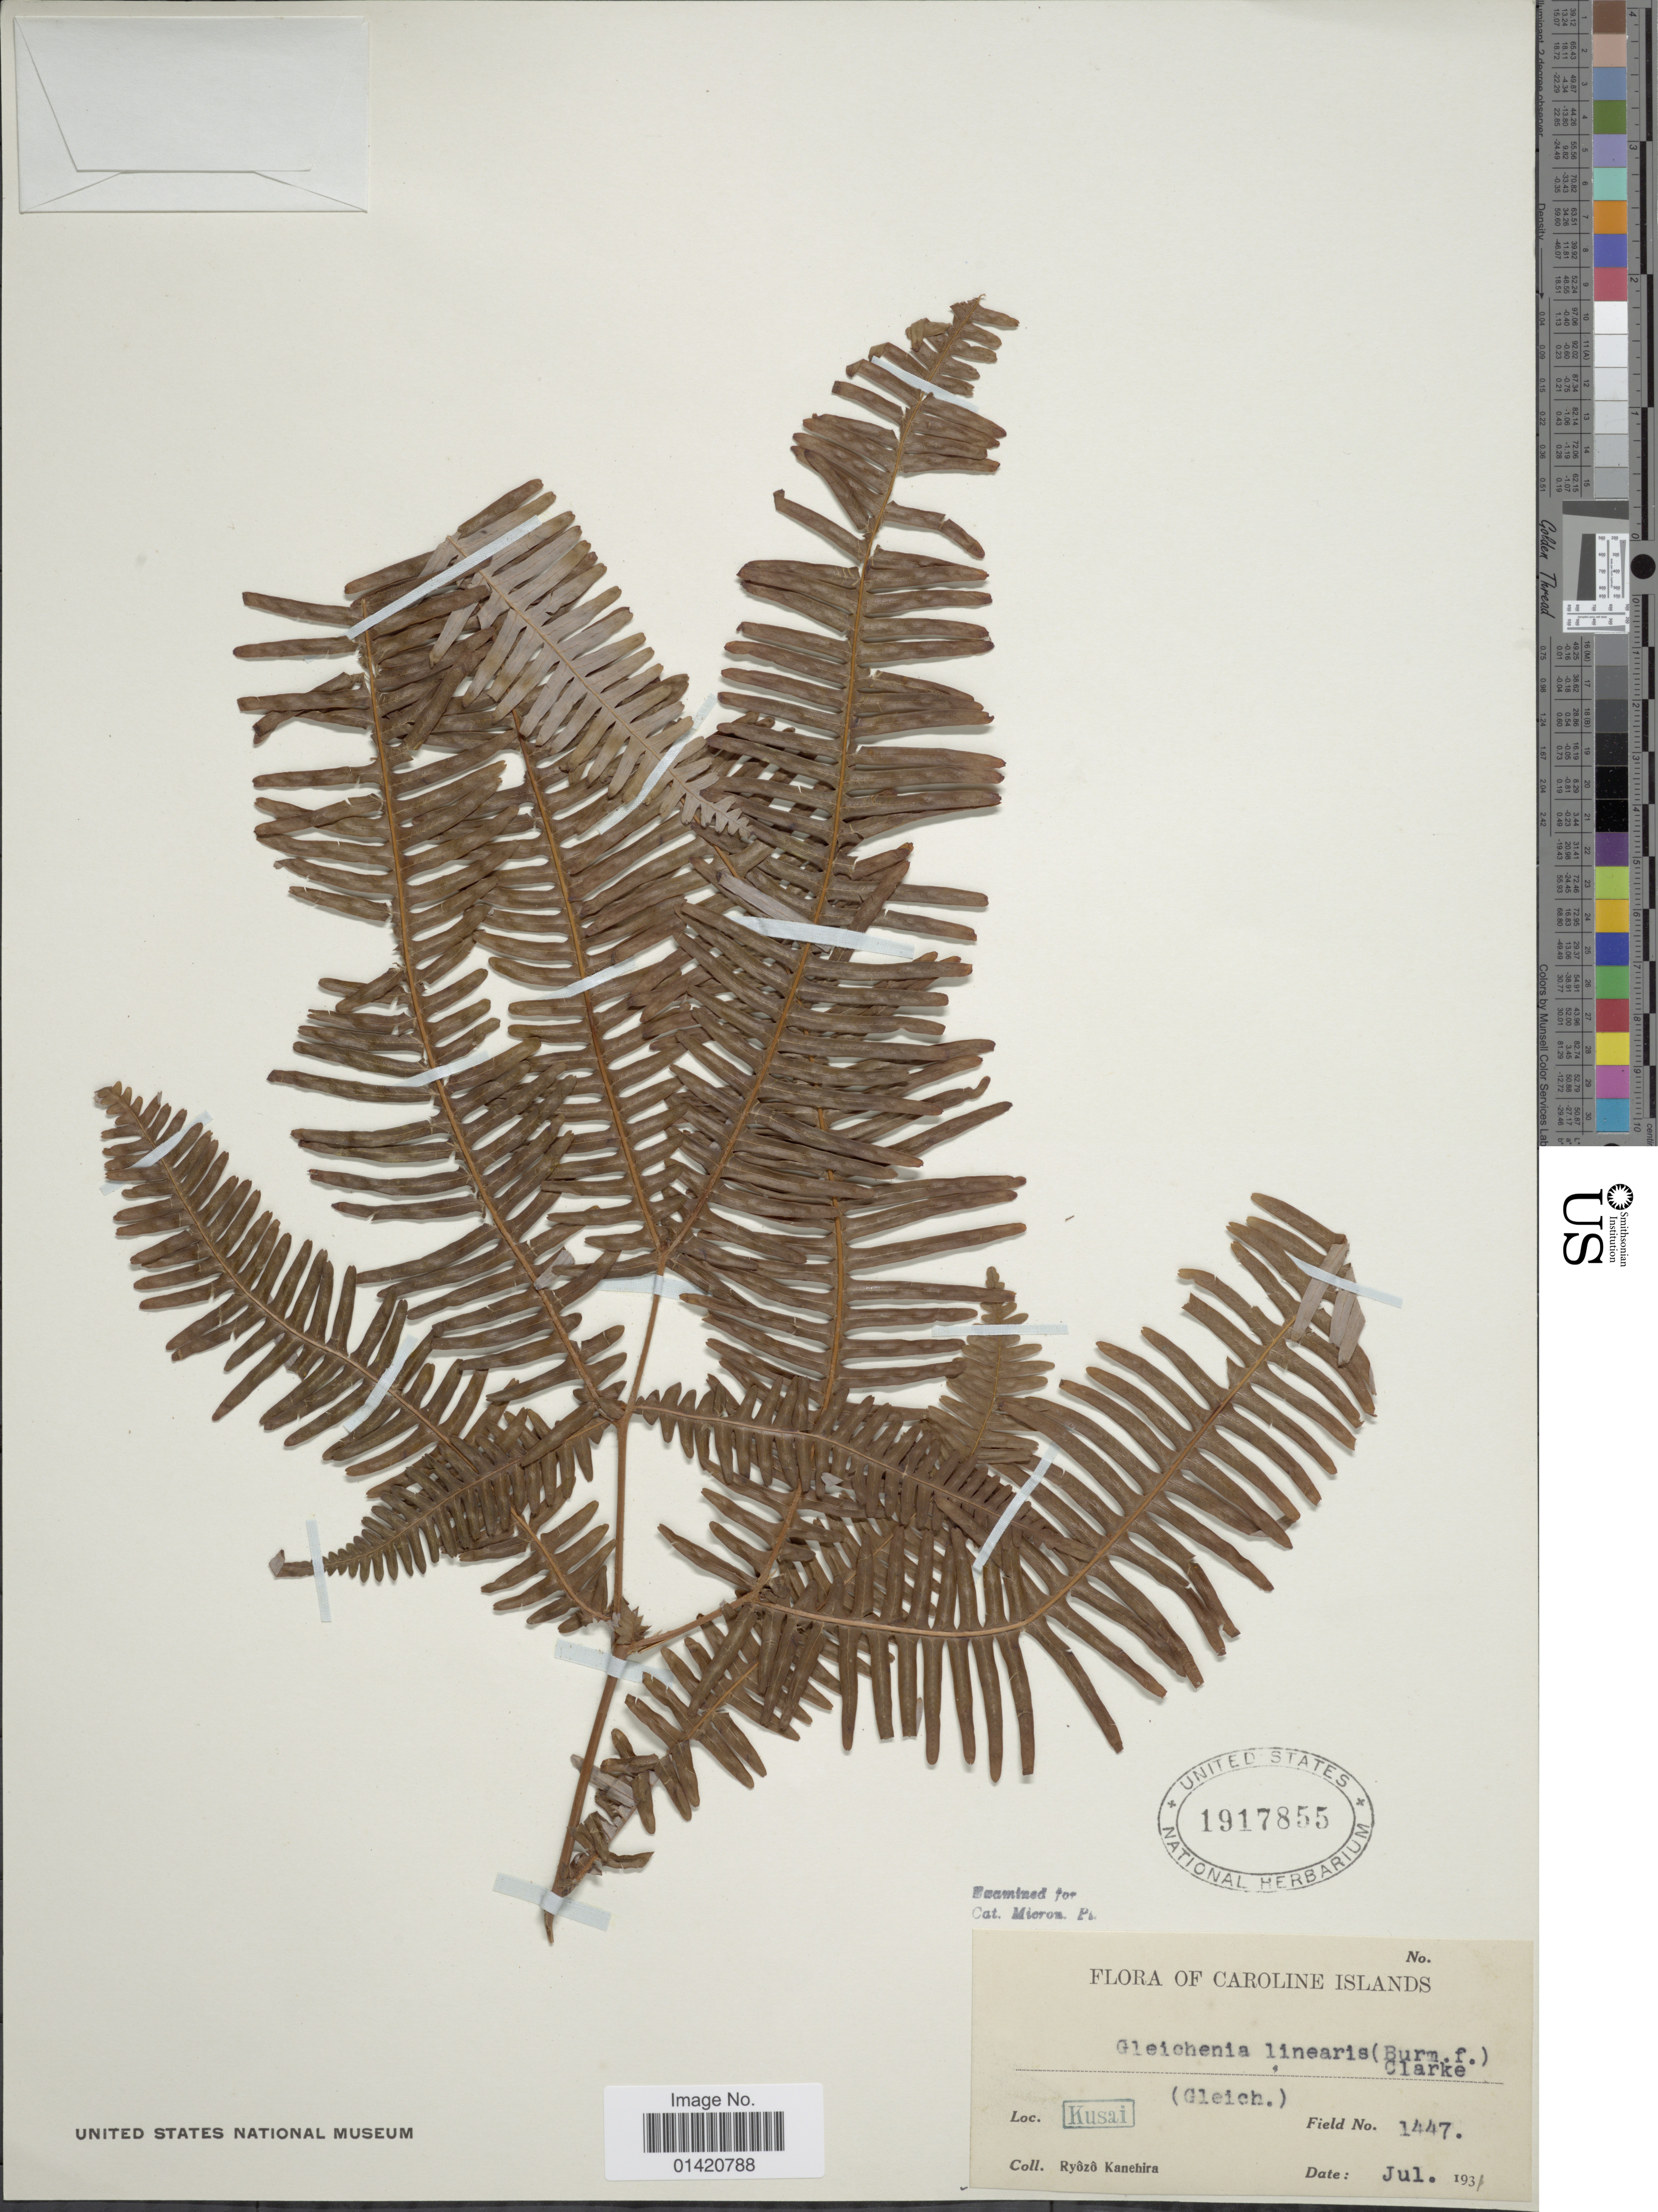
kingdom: Plantae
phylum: Tracheophyta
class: Polypodiopsida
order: Gleicheniales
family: Gleicheniaceae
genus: Dicranopteris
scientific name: Dicranopteris linearis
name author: (Burm. f.) Underw.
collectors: R. Kanehira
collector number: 1447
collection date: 1931-07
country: Micronesia, Federated States of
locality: Caroline Islands, Kusai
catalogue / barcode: US 1917855